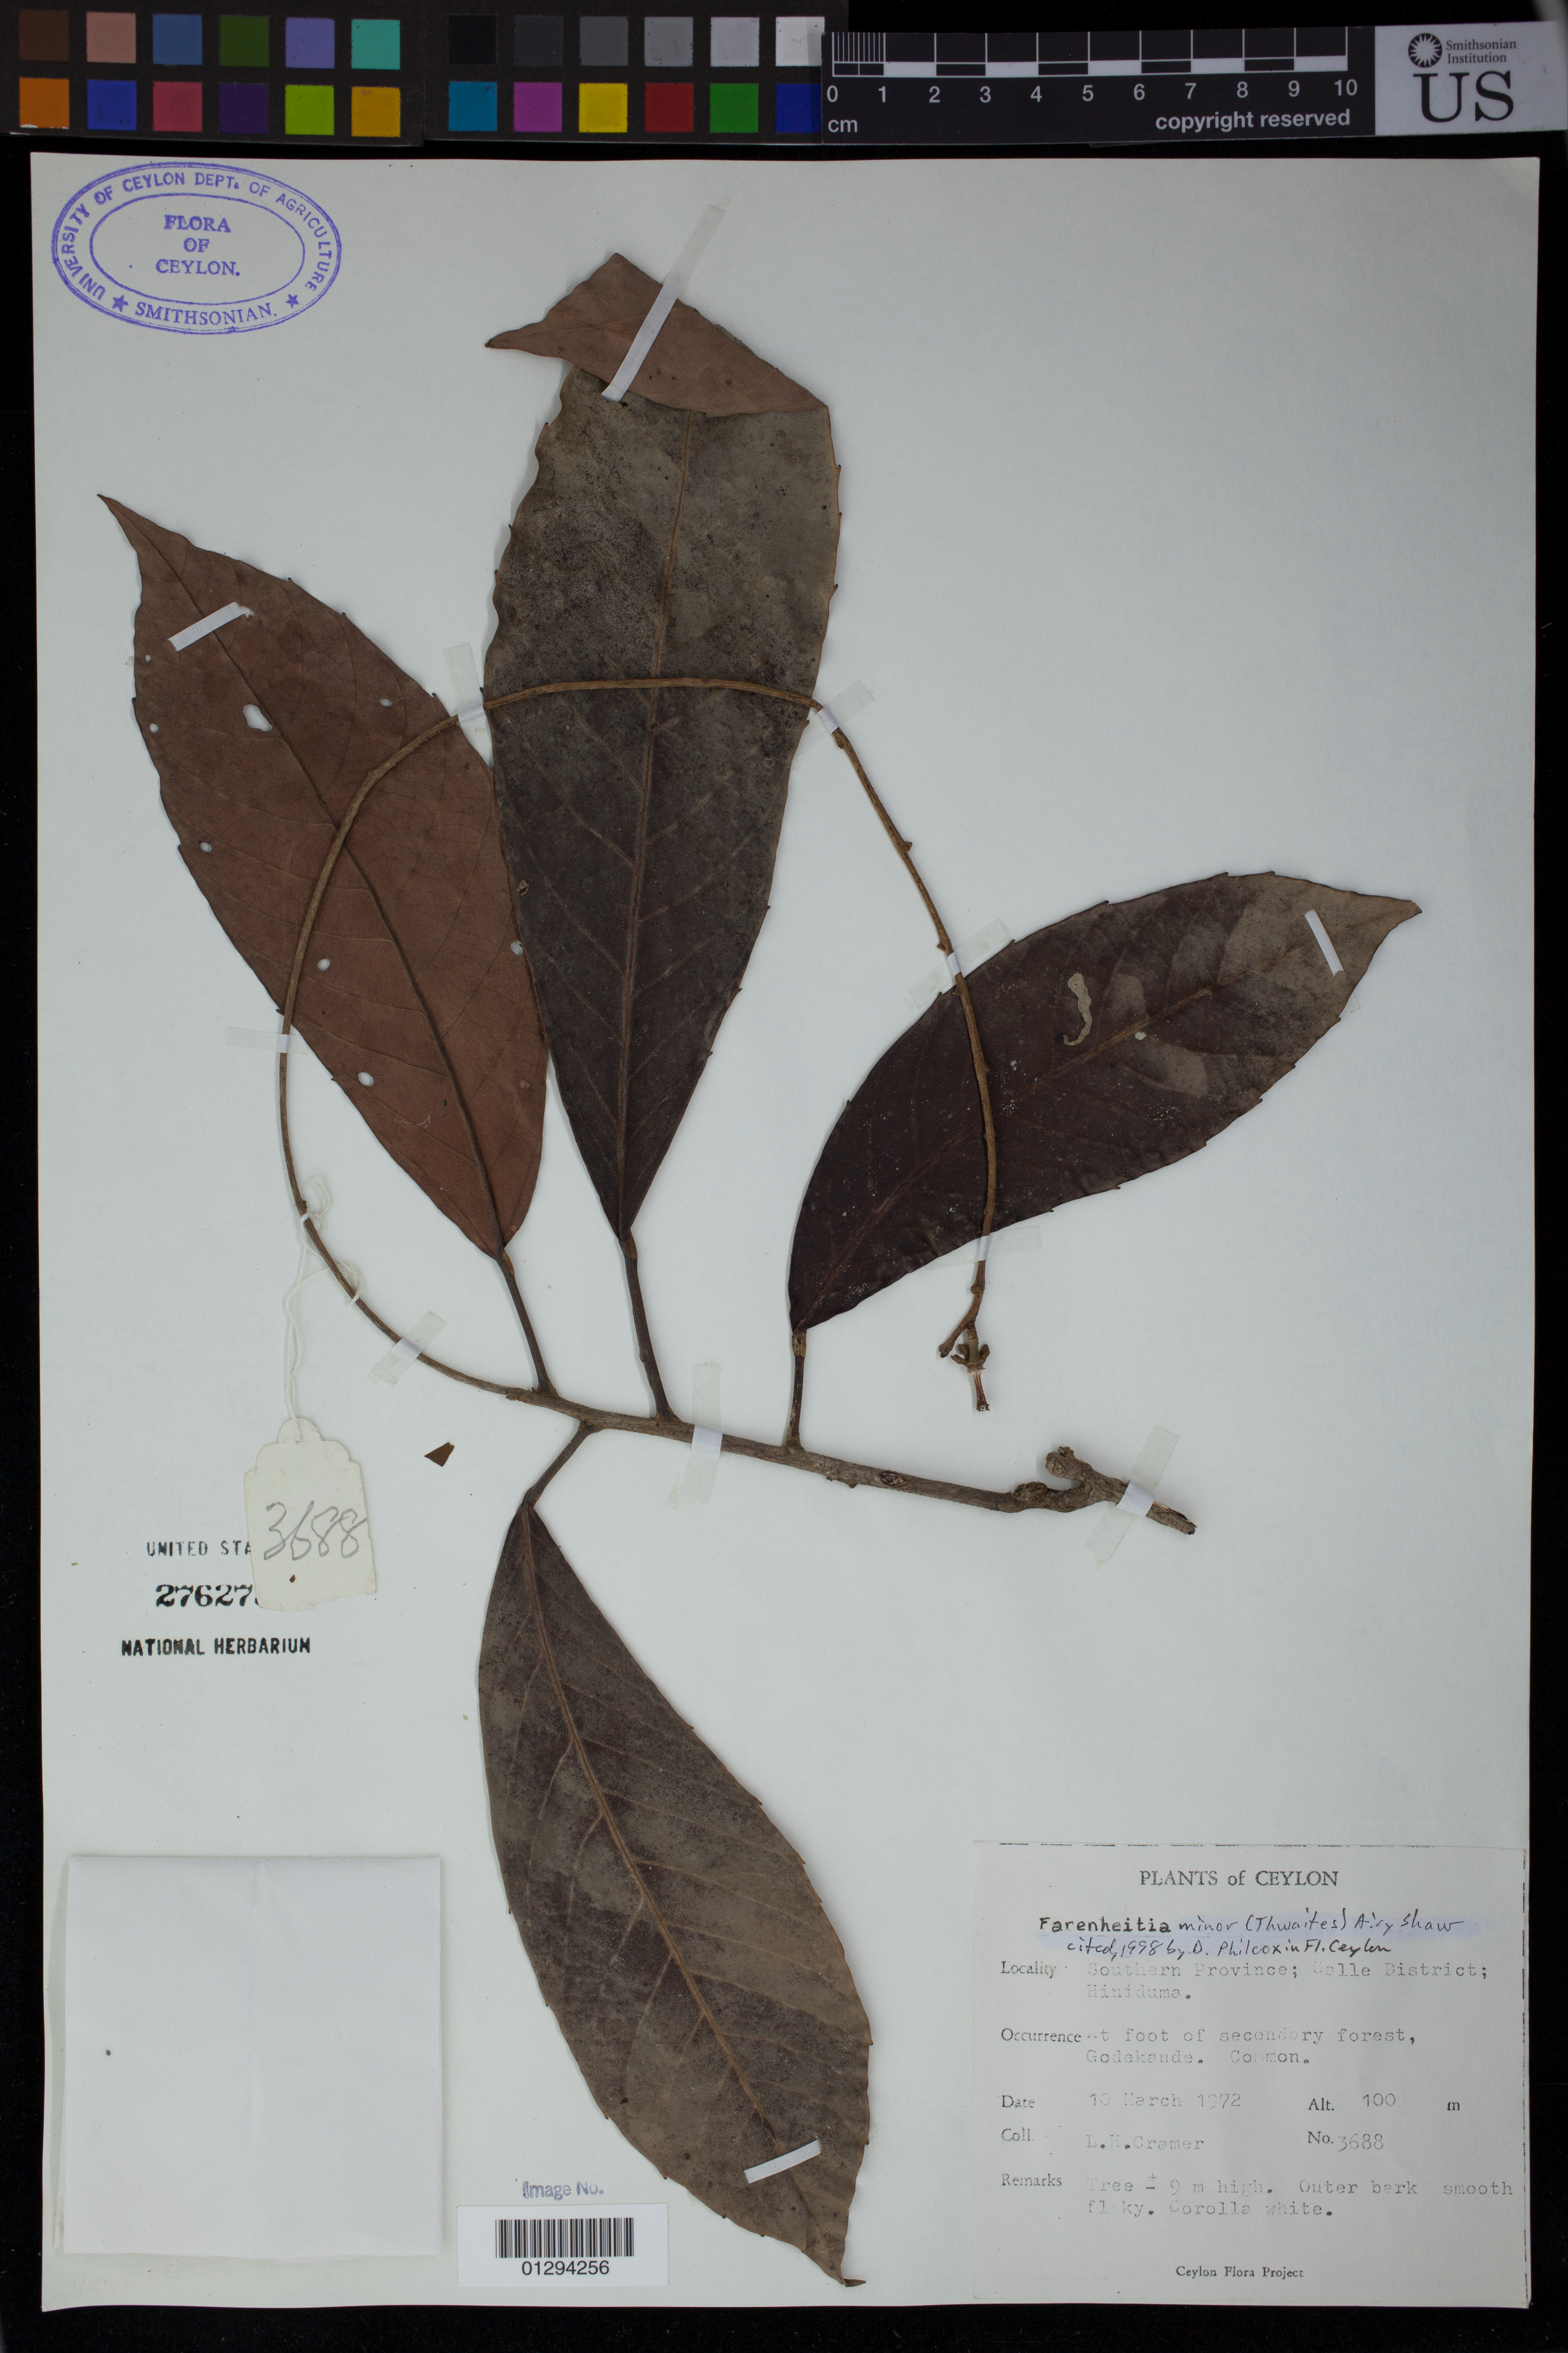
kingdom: Plantae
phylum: Tracheophyta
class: Magnoliopsida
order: Malpighiales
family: Euphorbiaceae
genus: Fahrenheitia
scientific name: Fahrenheitia minor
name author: (Thwaites) Airy Shaw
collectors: L. H. Cramer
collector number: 3688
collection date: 1972-03-10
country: Sri Lanka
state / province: Southern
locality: Southern Province, Galle District; Hinidume.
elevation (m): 100